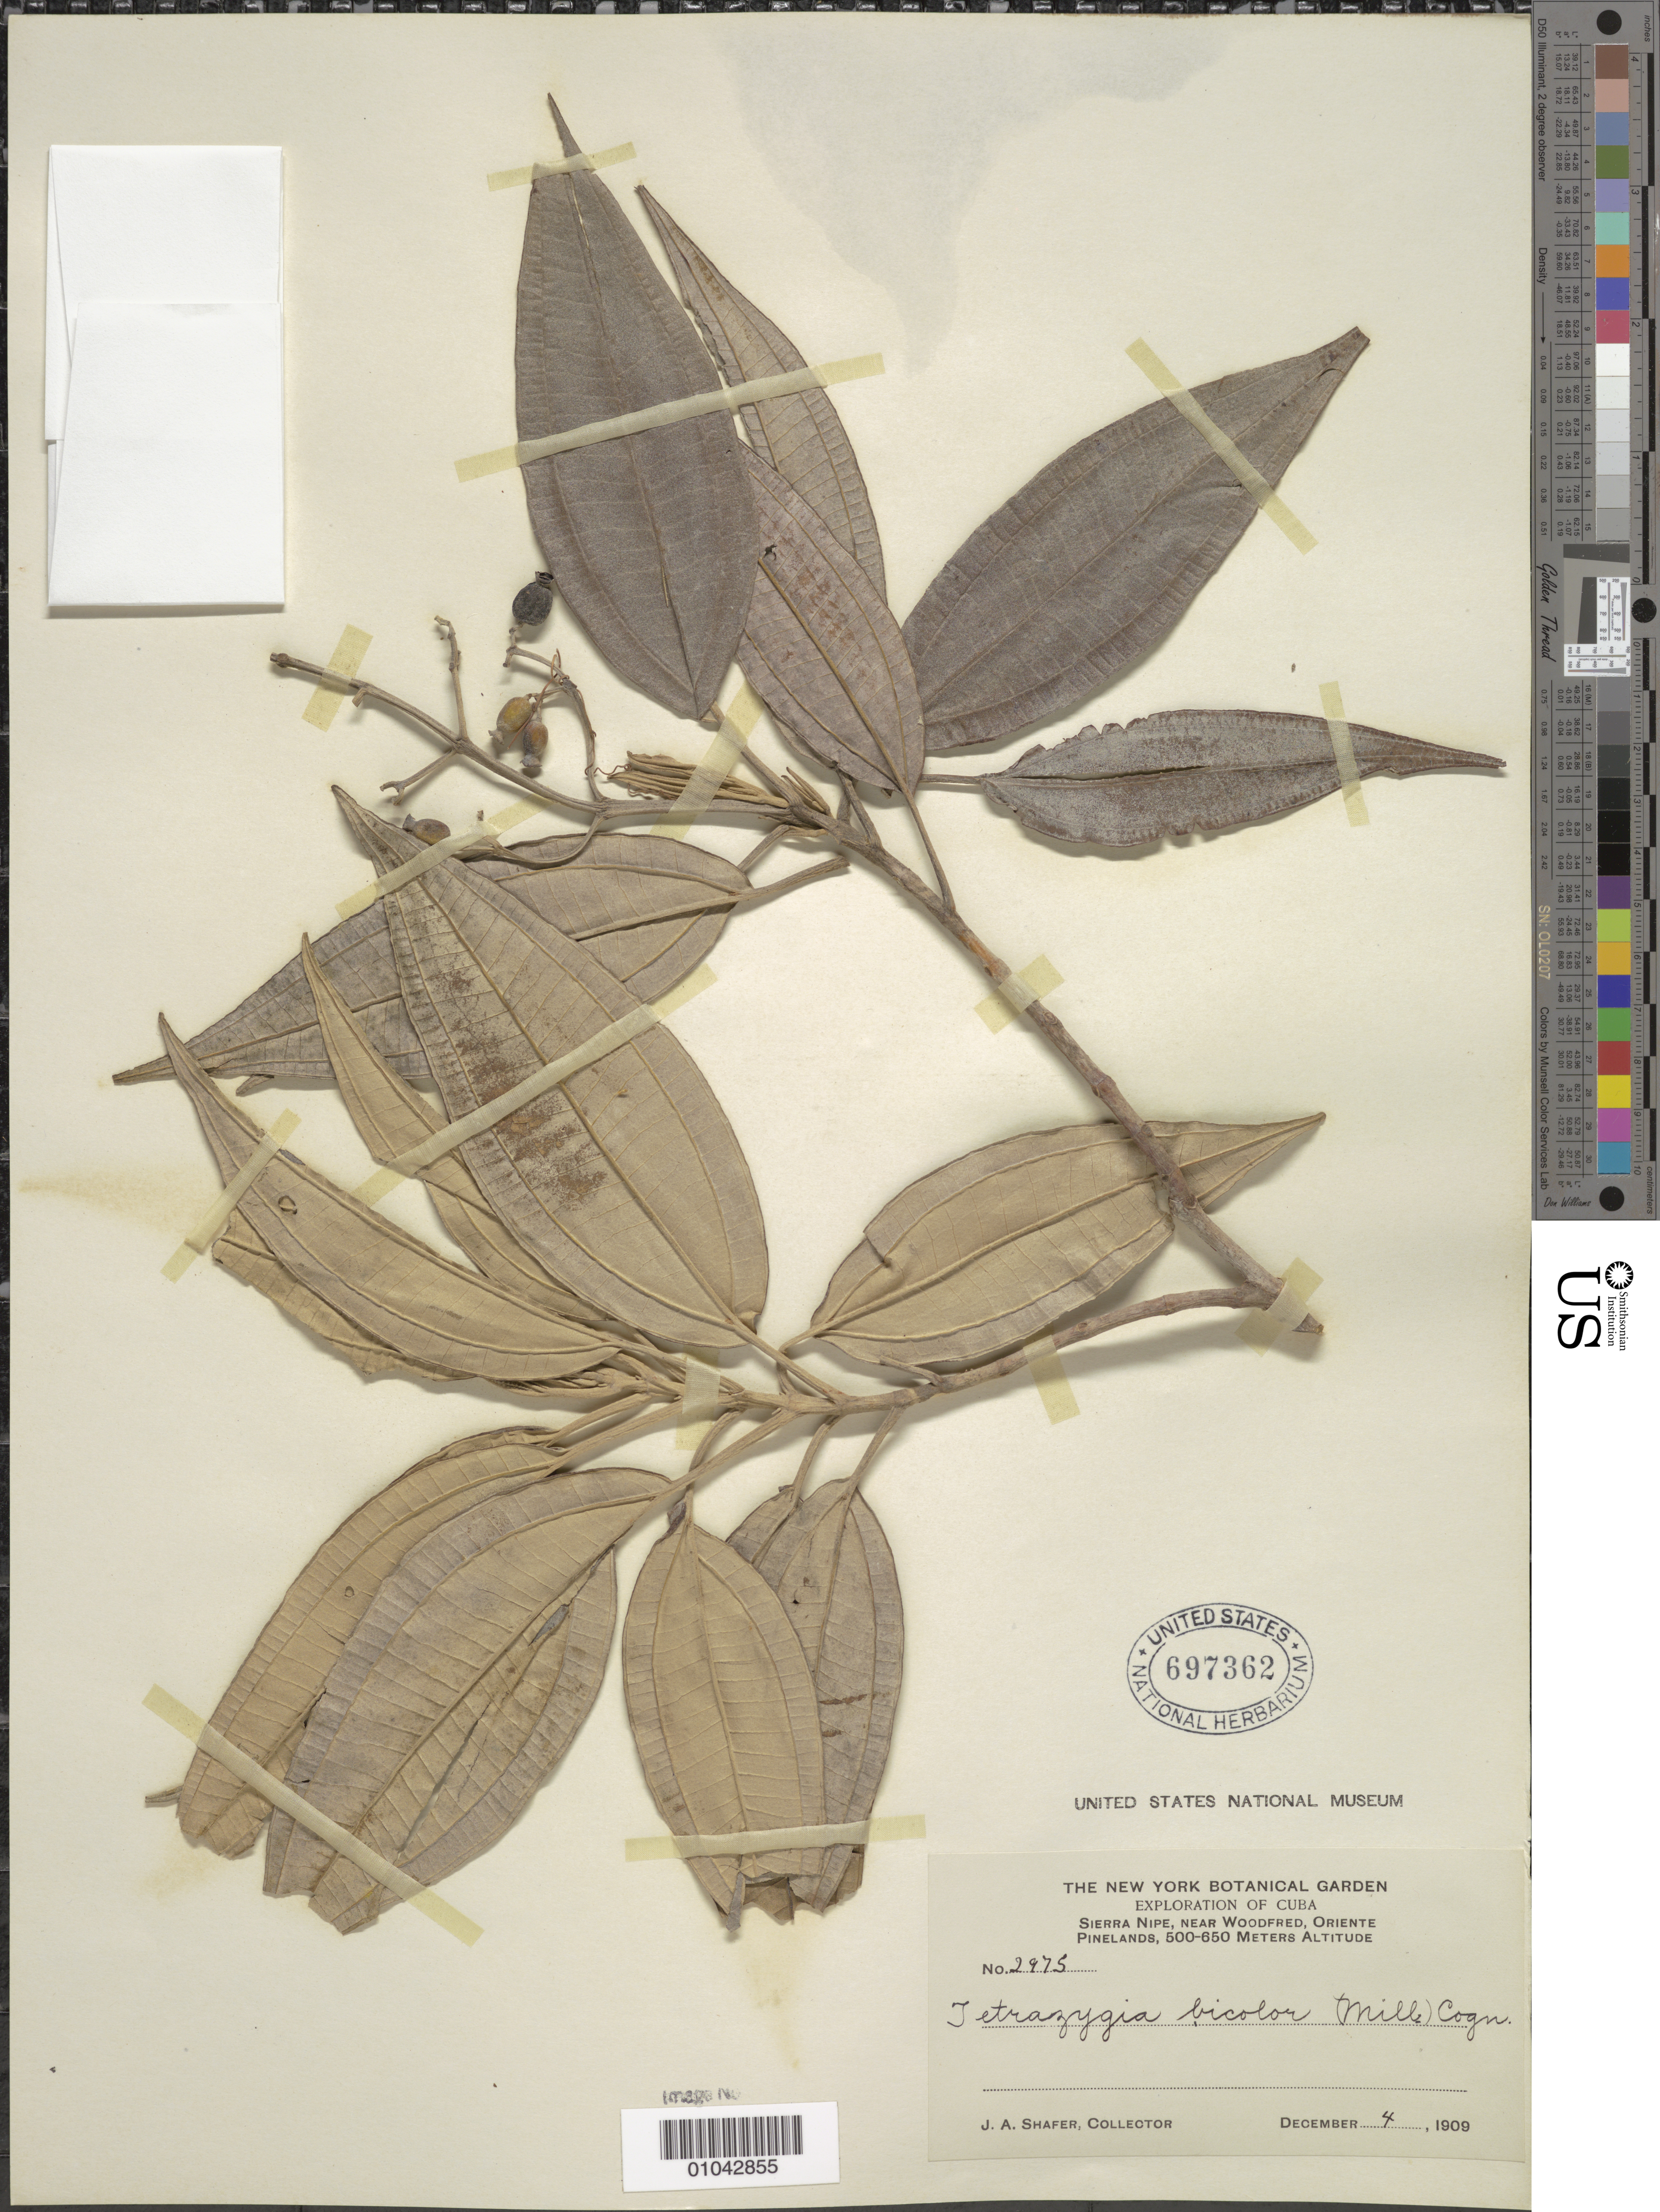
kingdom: Plantae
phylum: Tracheophyta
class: Magnoliopsida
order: Myrtales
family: Melastomataceae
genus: Tetrazygia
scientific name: Tetrazygia bicolor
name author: (Mill.) Cogn.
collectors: J. A. Shafer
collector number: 2975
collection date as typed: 04 Dec 1909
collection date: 1909-12-04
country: Cuba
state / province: Holguín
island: Cuba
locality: Sierra Nipe, near Woodfred [Oriente]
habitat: Pinelands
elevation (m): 500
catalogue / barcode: US 697362